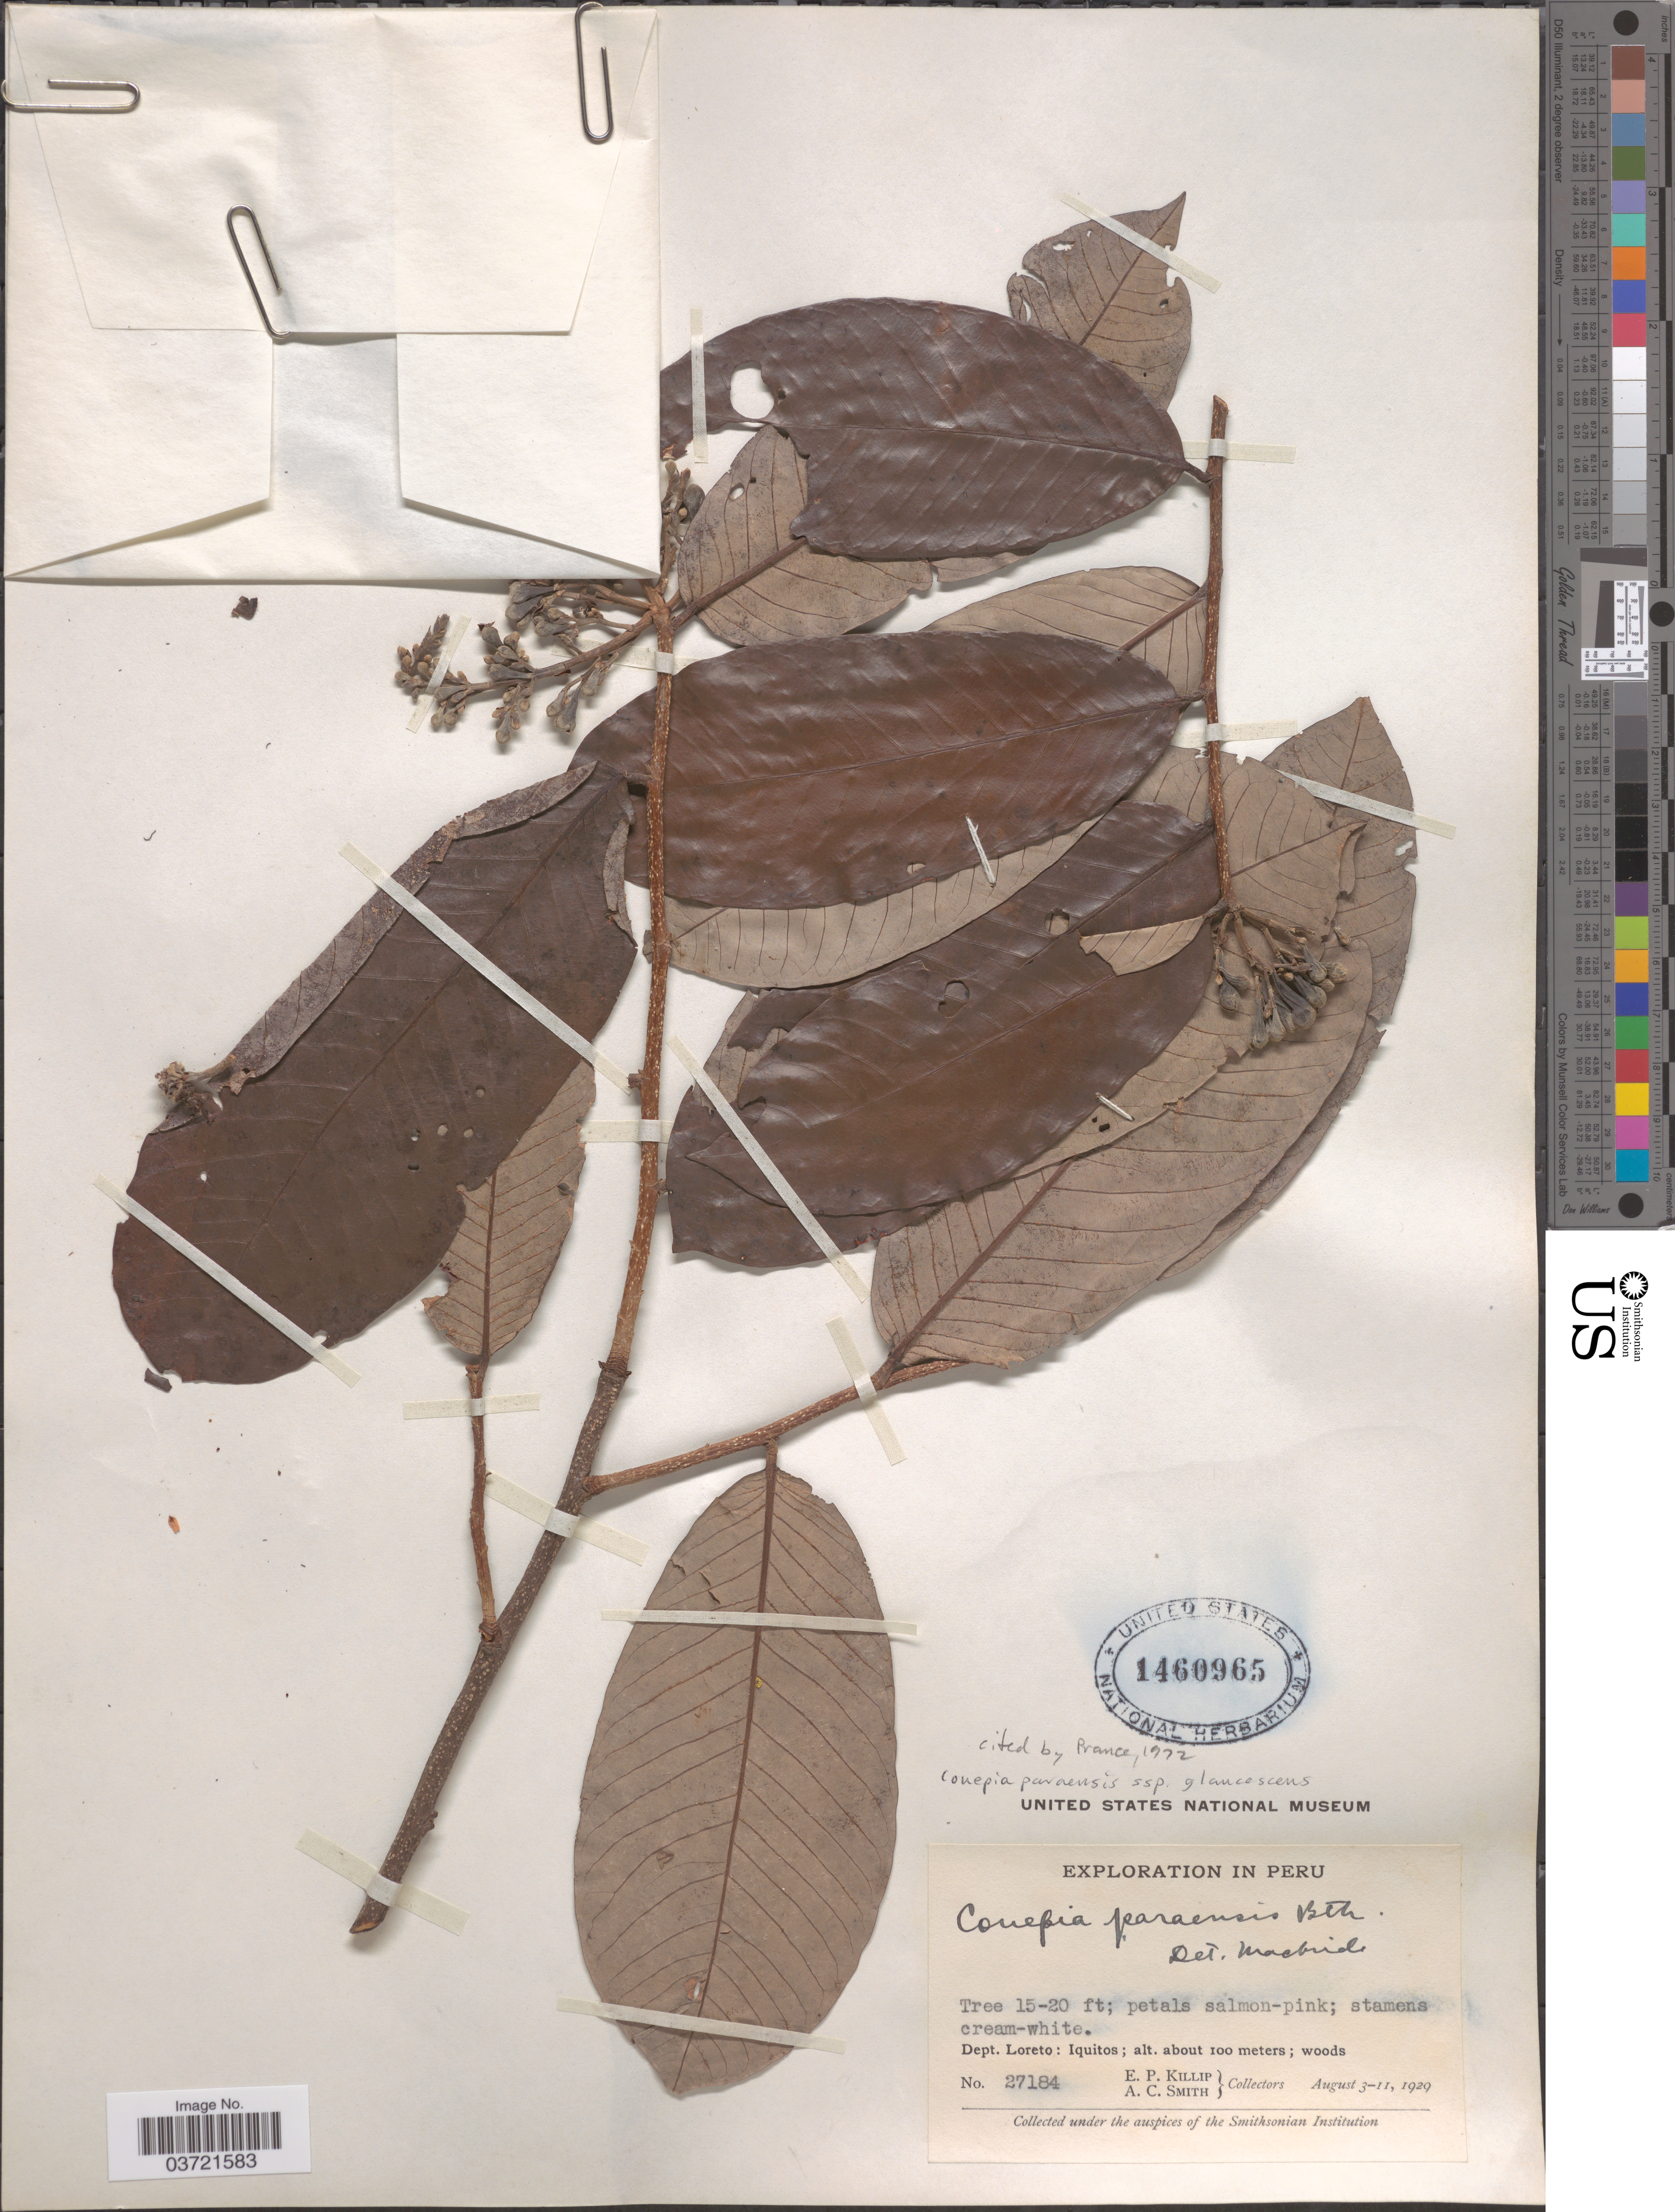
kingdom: Plantae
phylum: Tracheophyta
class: Magnoliopsida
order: Malpighiales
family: Chrysobalanaceae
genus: Couepia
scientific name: Couepia paraensis subsp. glaucescens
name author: (Spruce ex Hook. f.) Prance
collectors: E. P. Killip & A. C. Smith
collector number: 27184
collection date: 1929-08-03/1929-08-11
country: Peru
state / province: Loreto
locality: Dept. Loreto: Iquitos.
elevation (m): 100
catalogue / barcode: US 1460965